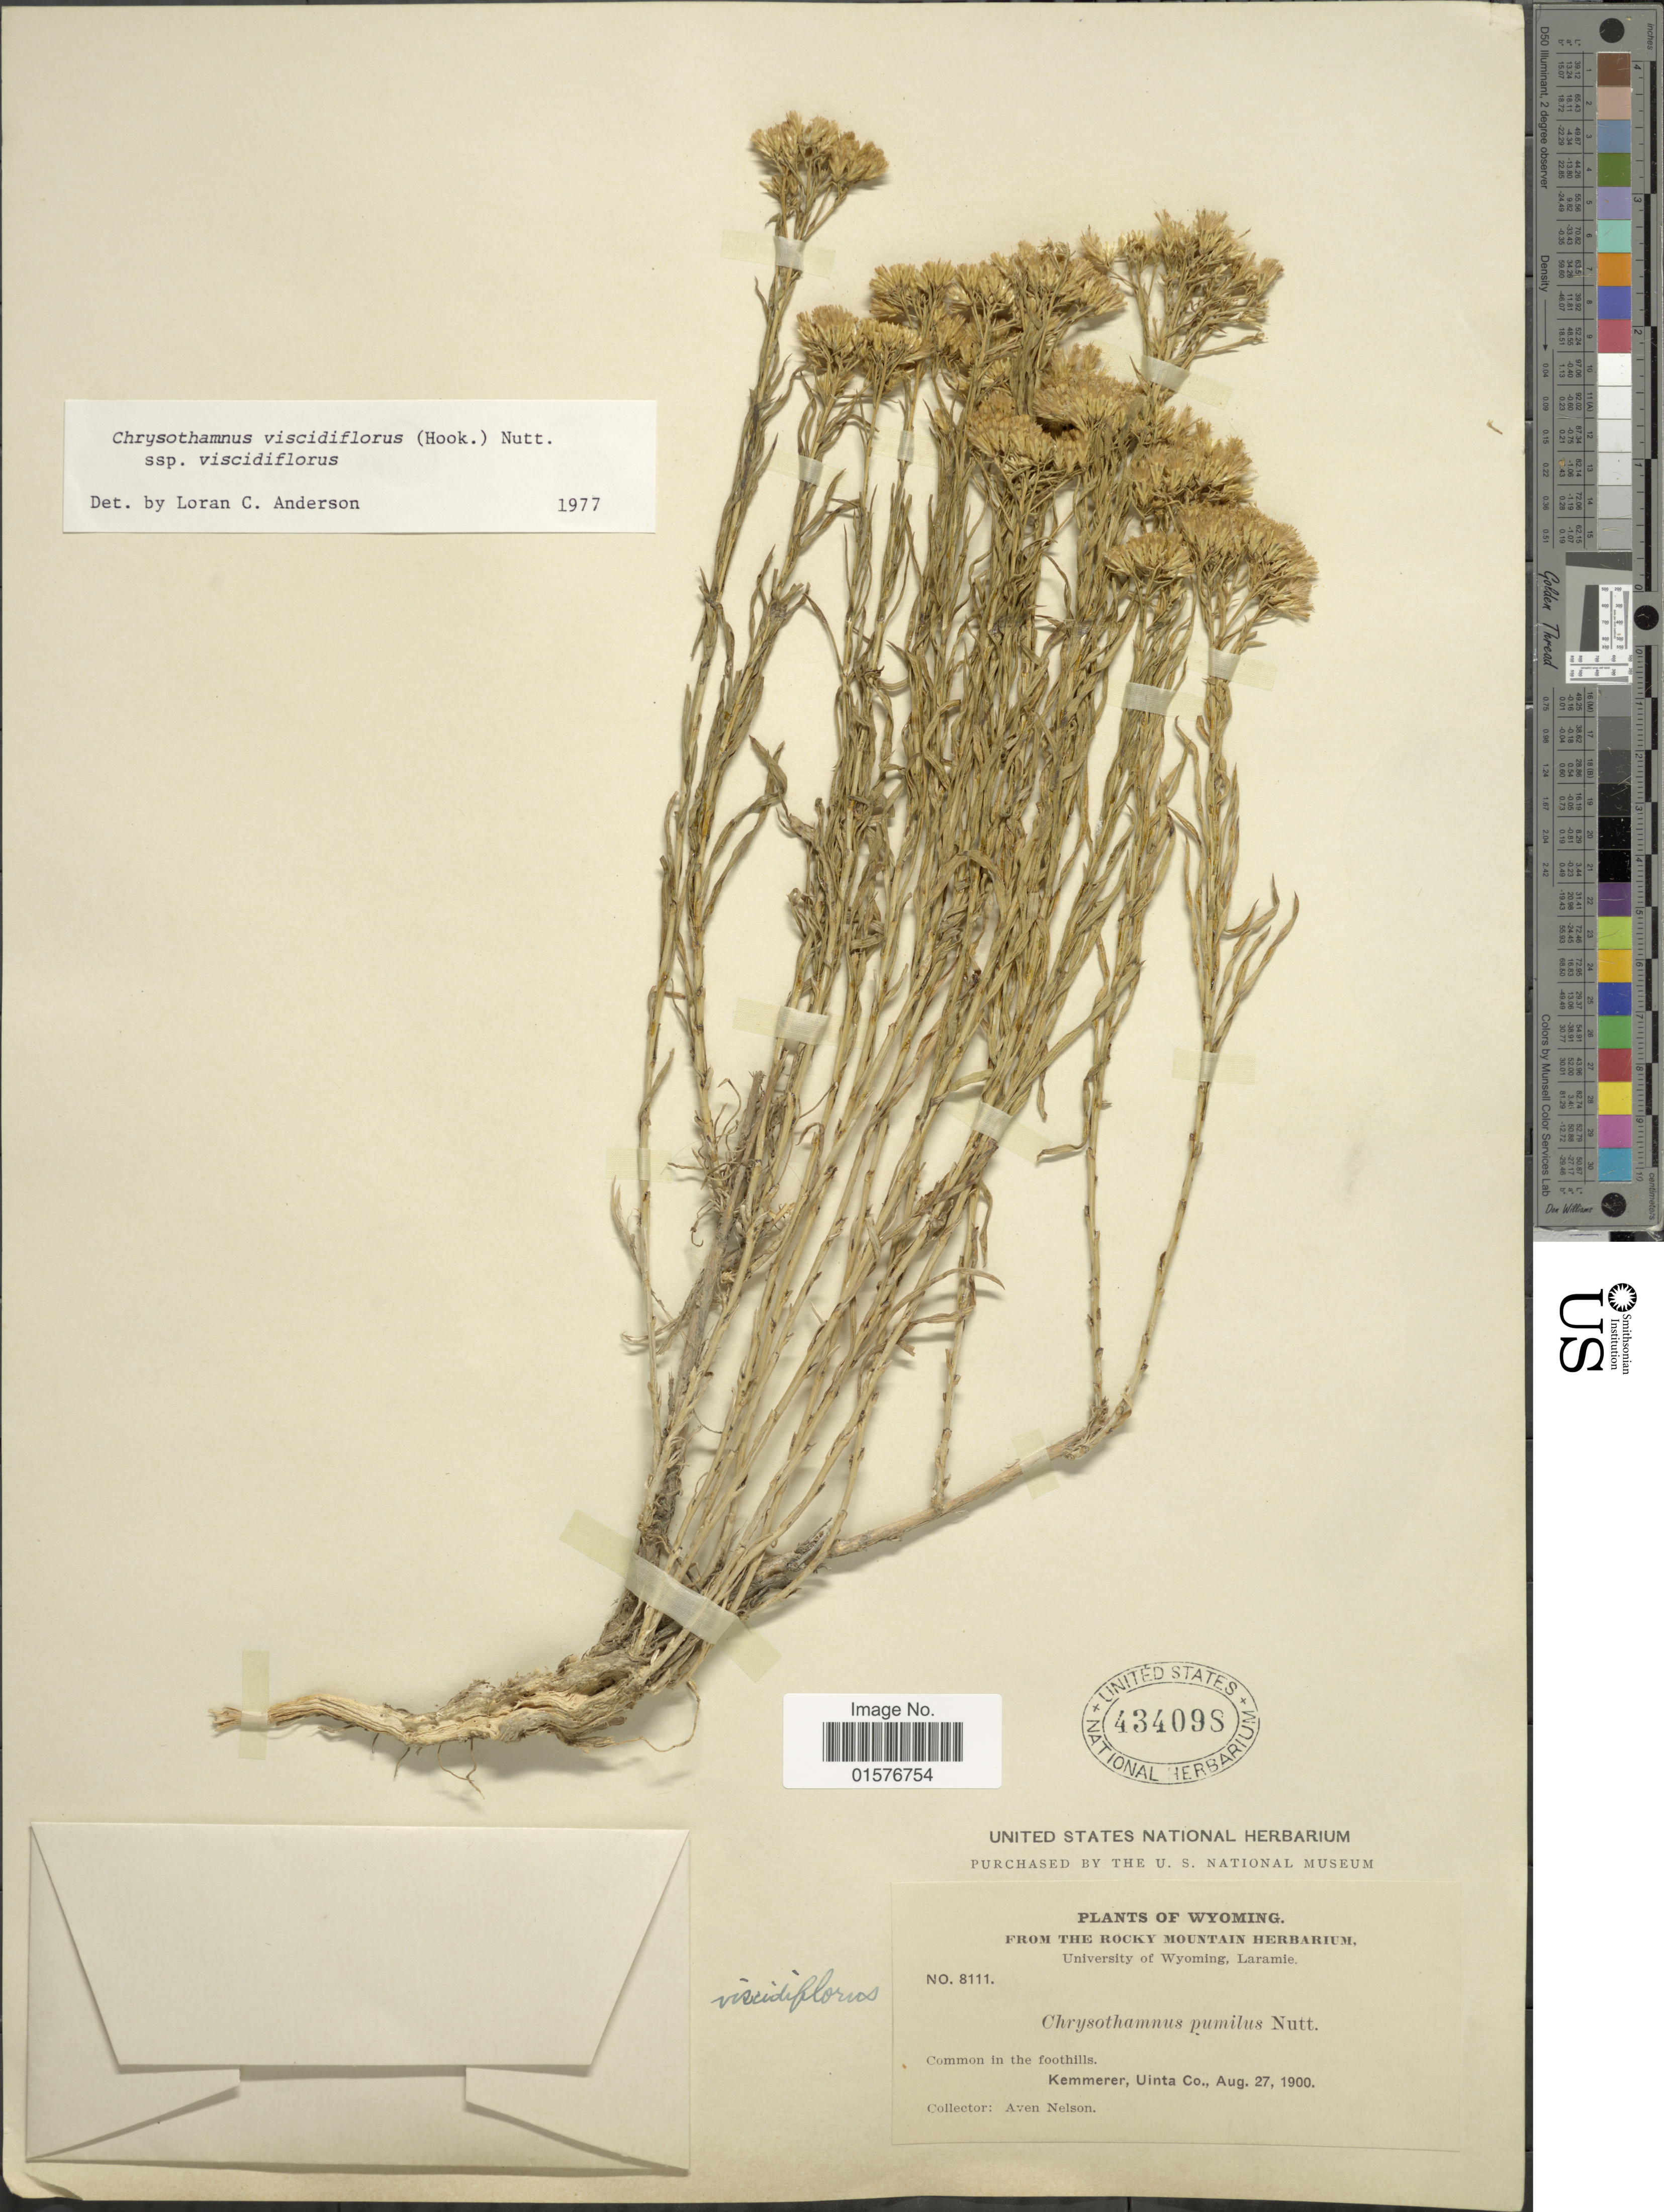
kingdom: Plantae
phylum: Tracheophyta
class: Magnoliopsida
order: Asterales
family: Asteraceae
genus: Chrysothamnus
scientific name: Chrysothamnus viscidiflorus subsp. viscidiflorus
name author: (Hook.) Nutt.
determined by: Urbatsch, Lowell E., Curator (LSU), Louisiana State University (UNITED STATES)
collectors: A. Nelson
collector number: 8111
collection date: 1900-08-27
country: United States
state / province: Wyoming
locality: Common in the foothills, Laramie, Kemmerer, Uinta Co.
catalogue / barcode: US 434098